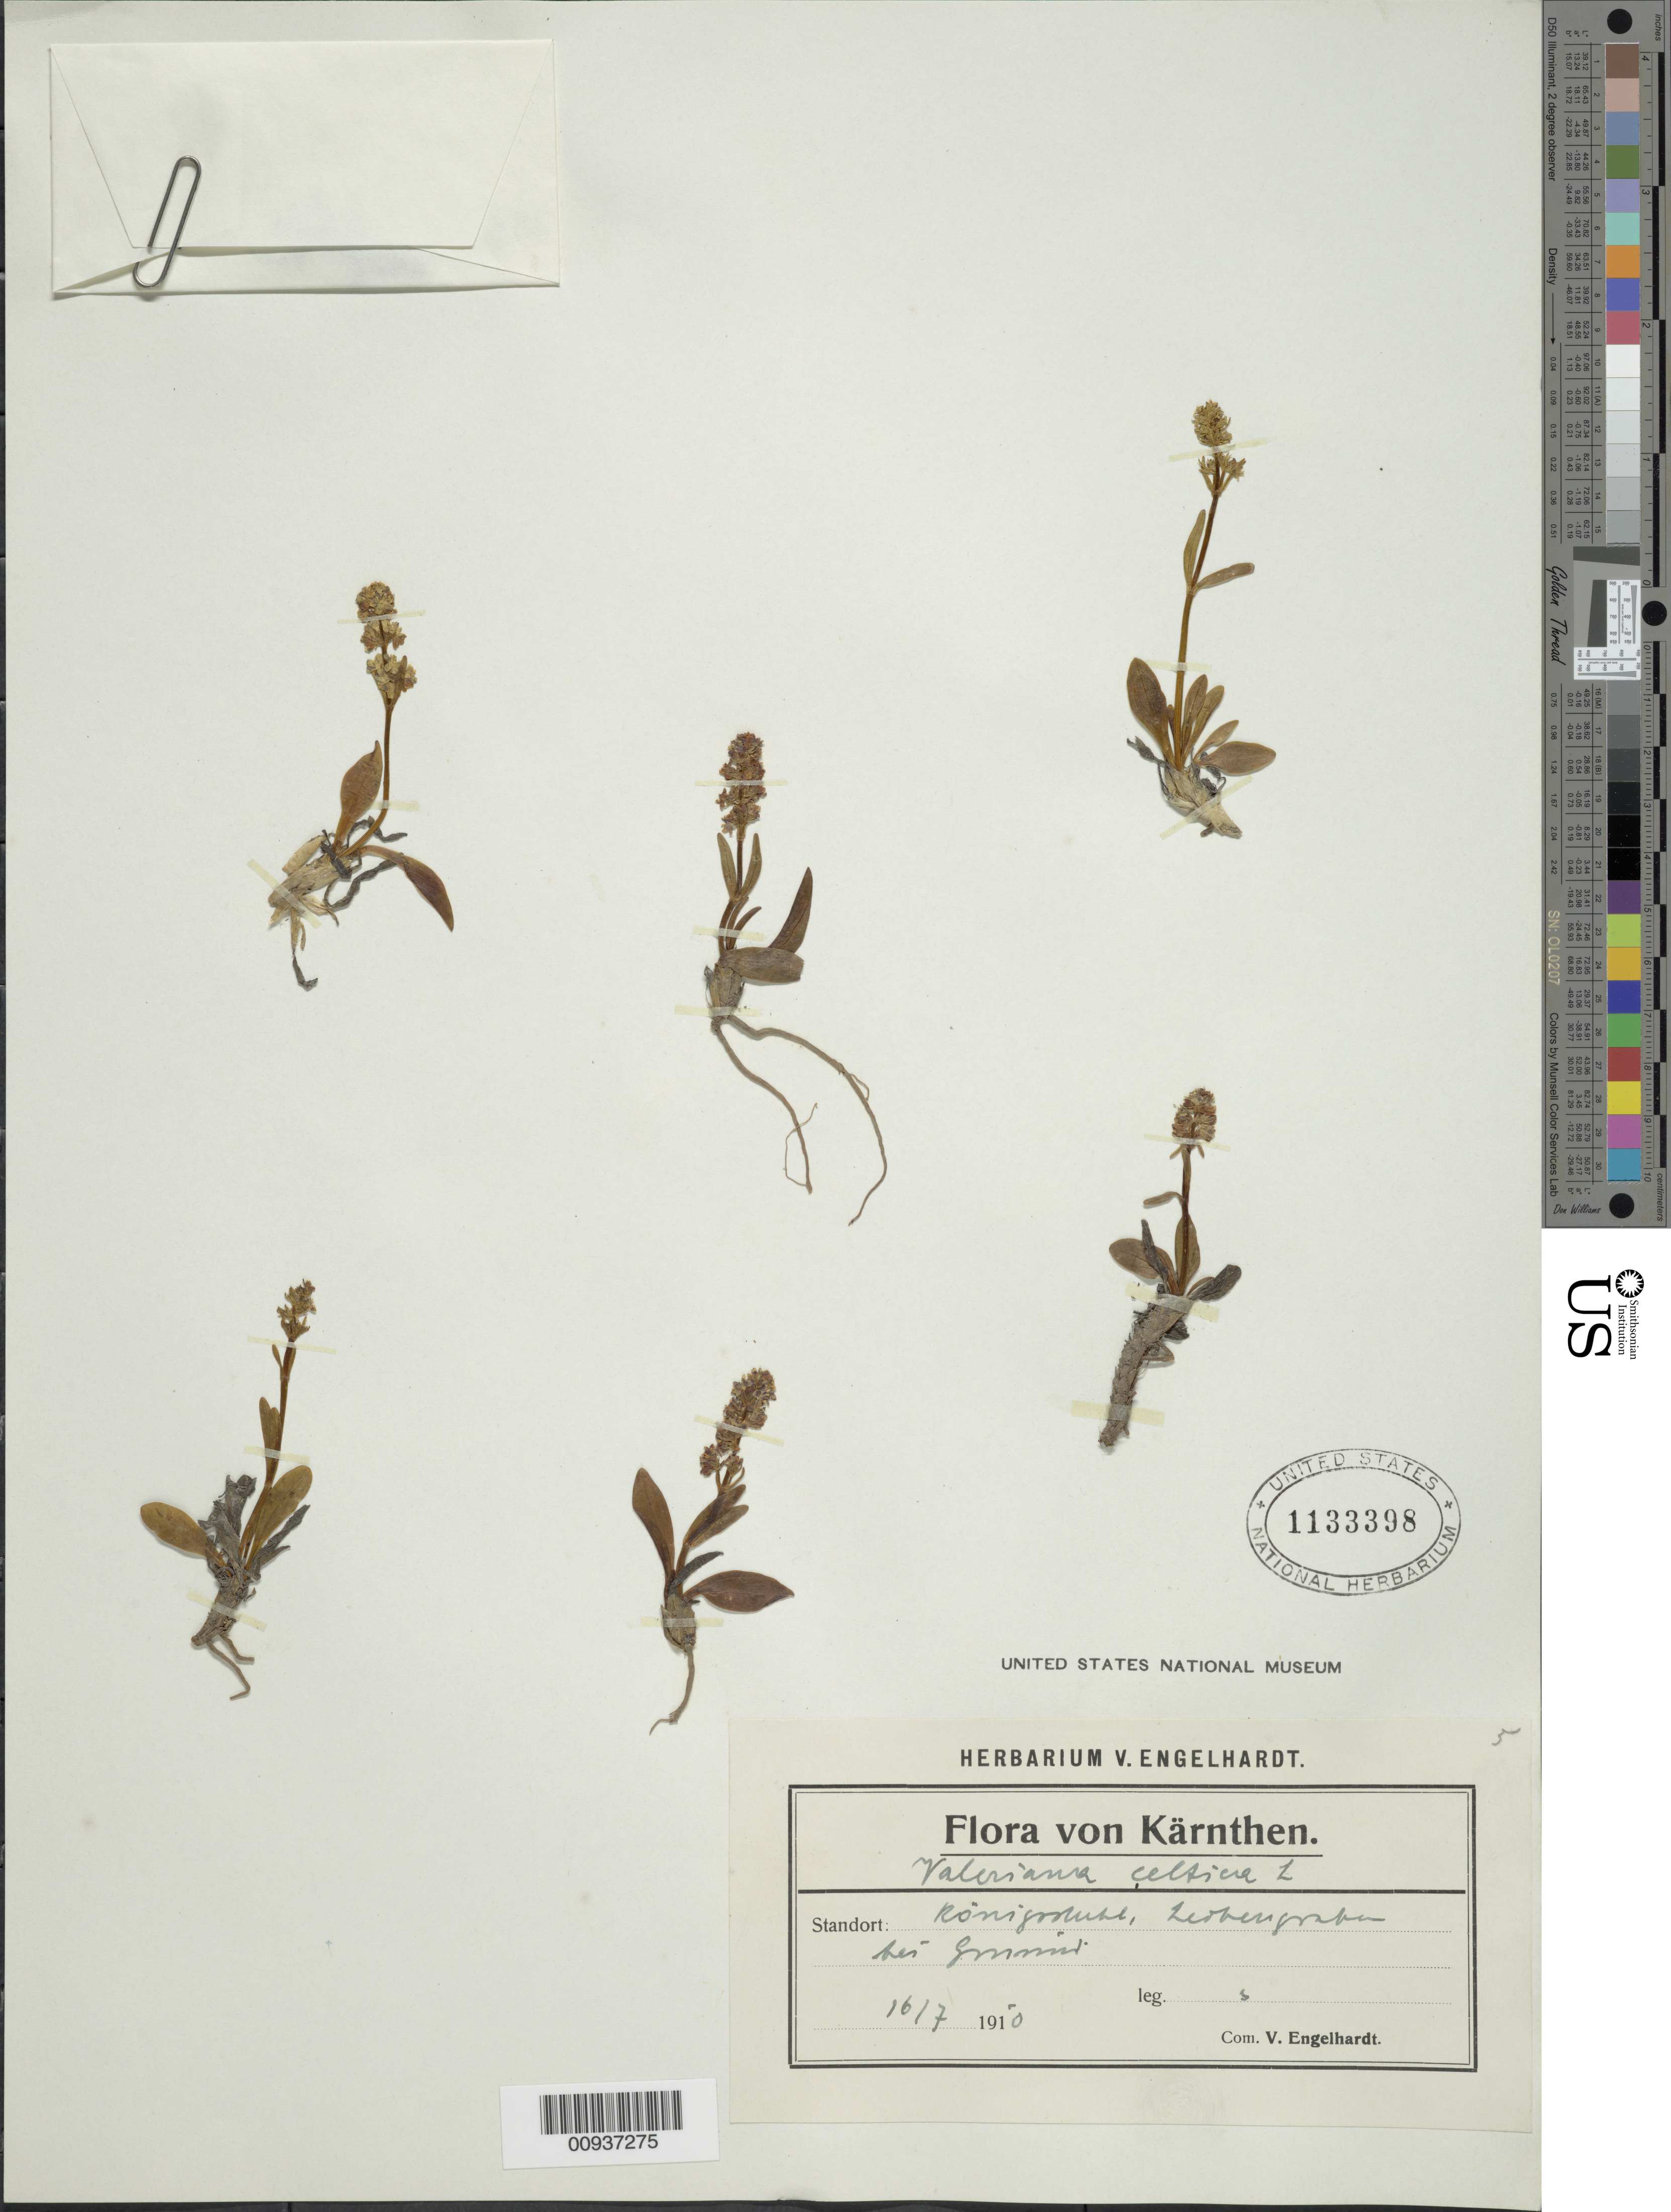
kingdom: Plantae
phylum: Tracheophyta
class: Magnoliopsida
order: Dipsacales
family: Caprifoliaceae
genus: Valeriana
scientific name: Valeriana celtica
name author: L.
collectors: V. Engelhardt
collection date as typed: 16 Jul 1910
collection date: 1910-07-16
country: Austria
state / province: Karnten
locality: Flora von Kärnthen. Standort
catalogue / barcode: US 1133398